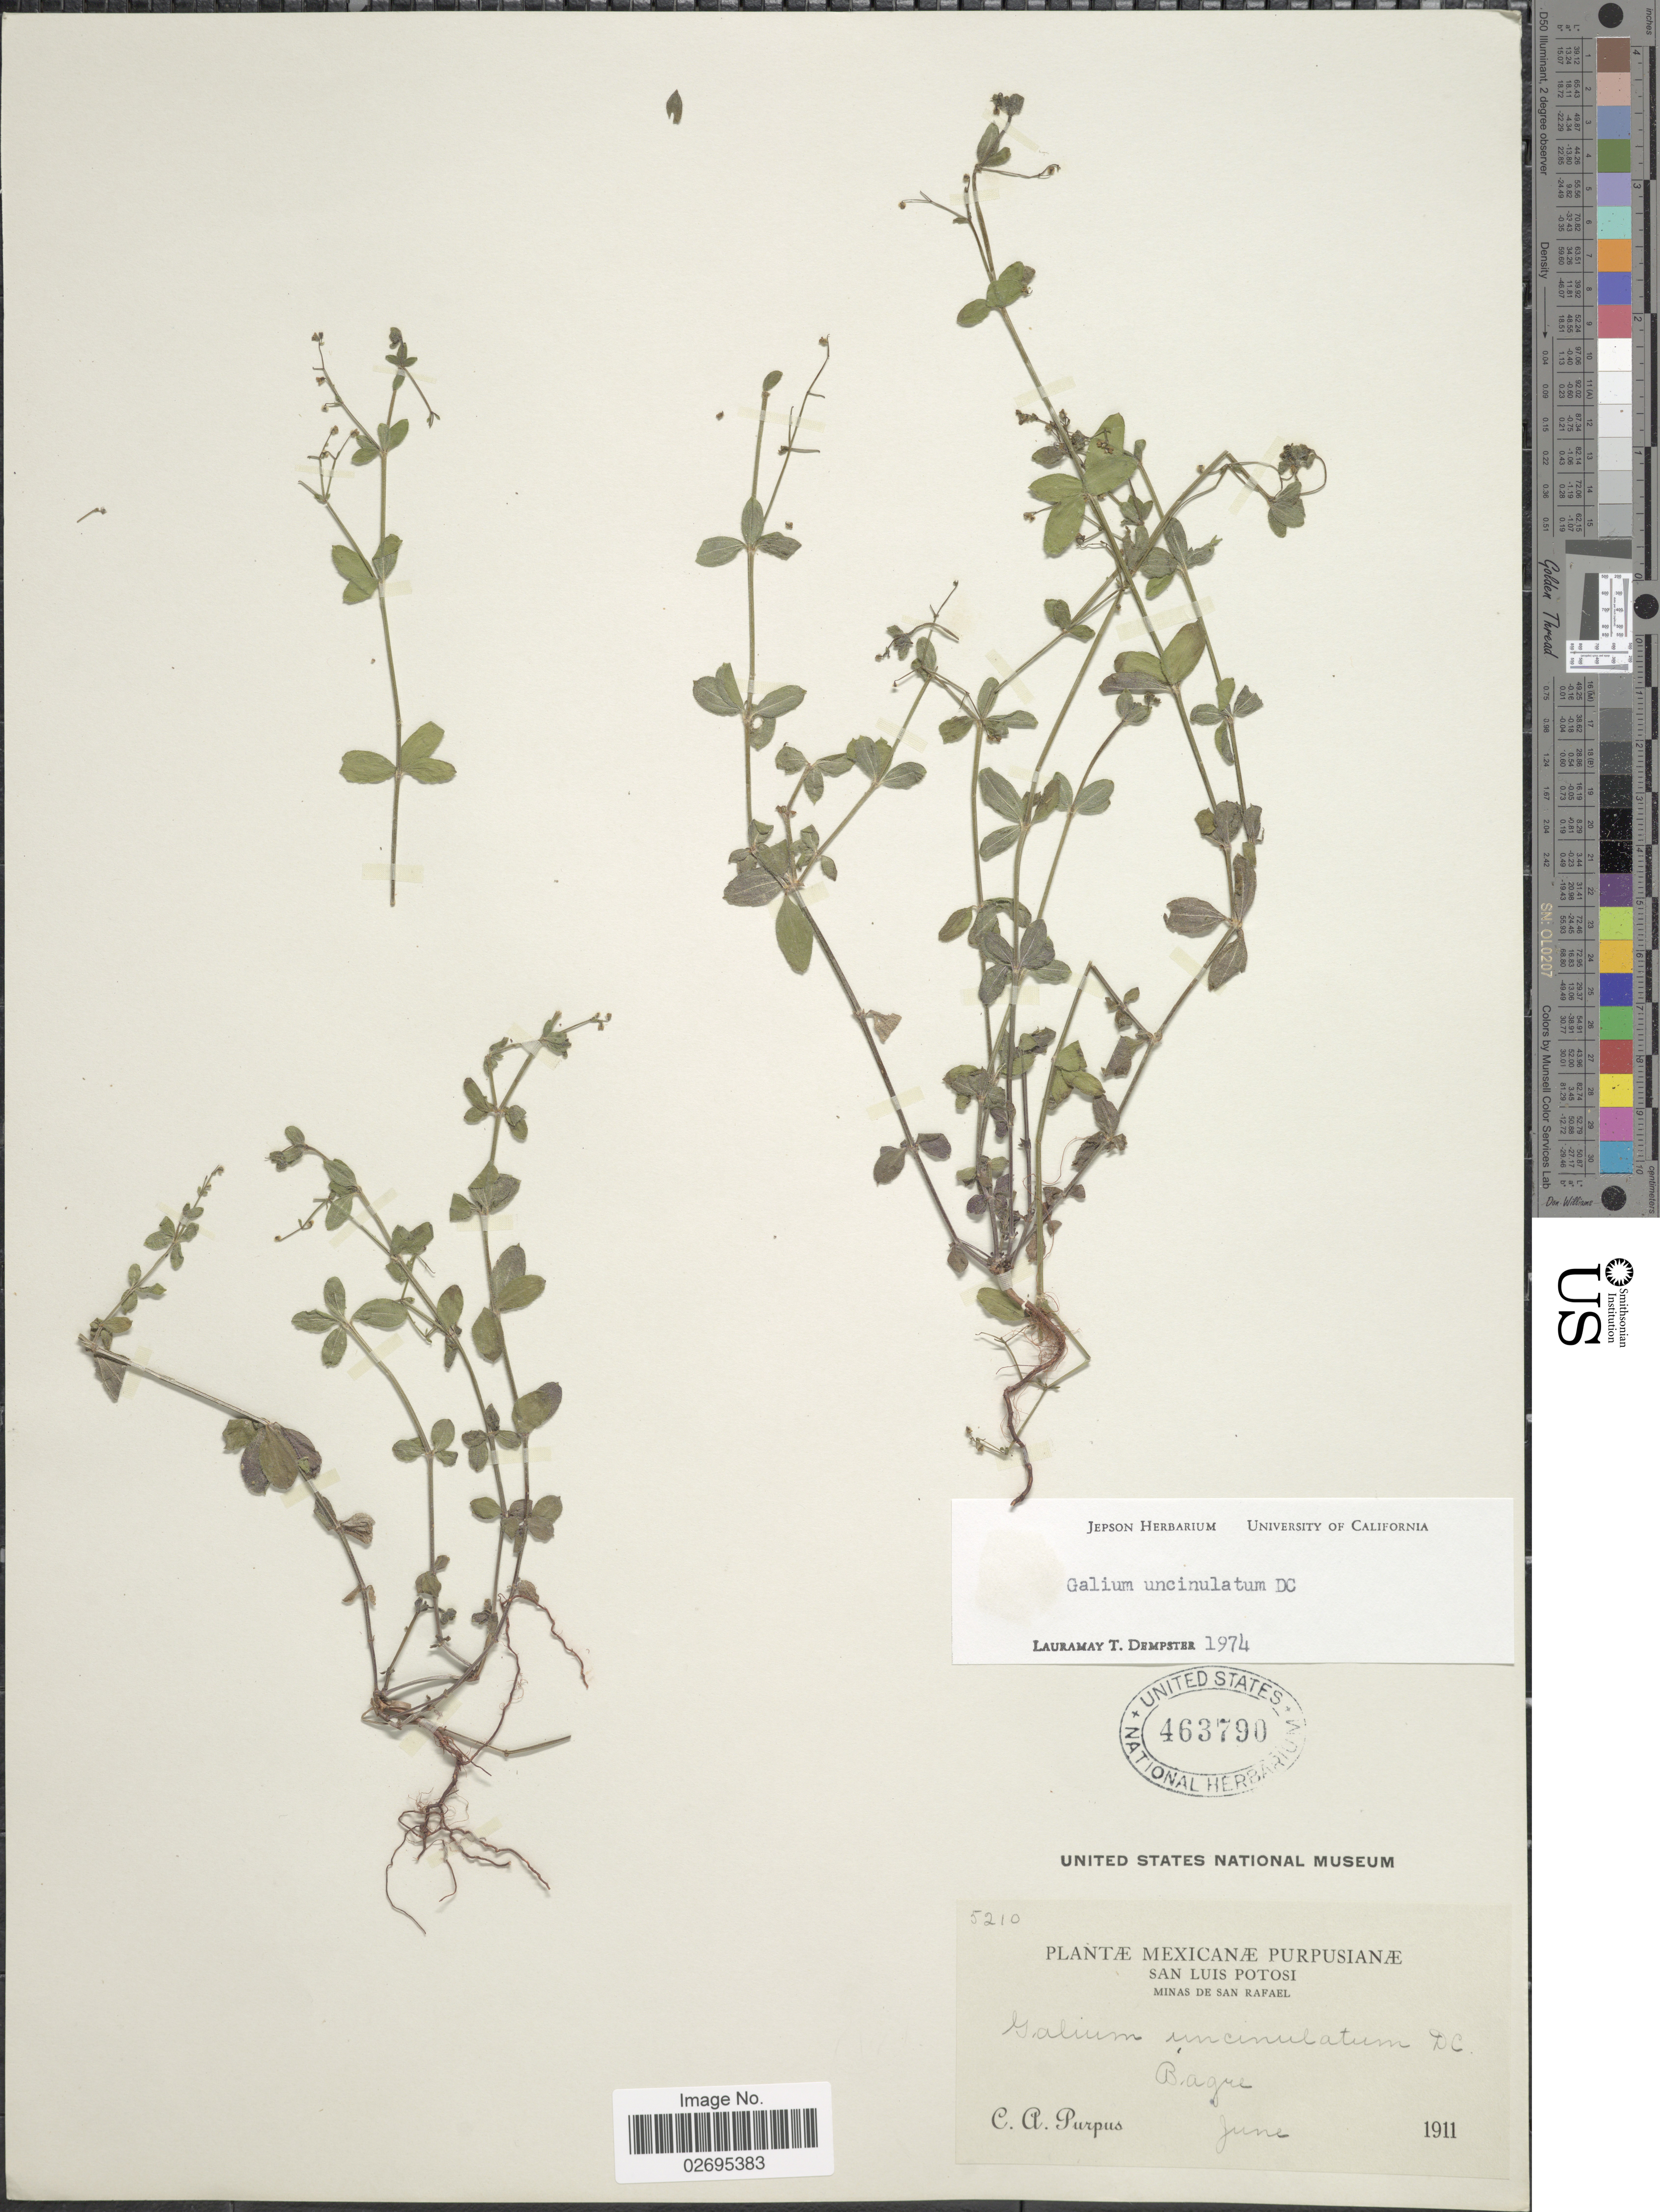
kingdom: Plantae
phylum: Tracheophyta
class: Magnoliopsida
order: Gentianales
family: Rubiaceae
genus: Galium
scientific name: Galium uncinulatum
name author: DC.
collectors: C. A. Purpus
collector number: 5210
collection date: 1911-06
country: Mexico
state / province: San Luis Potosí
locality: Minas de San Rafael, Bagre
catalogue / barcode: US 463790